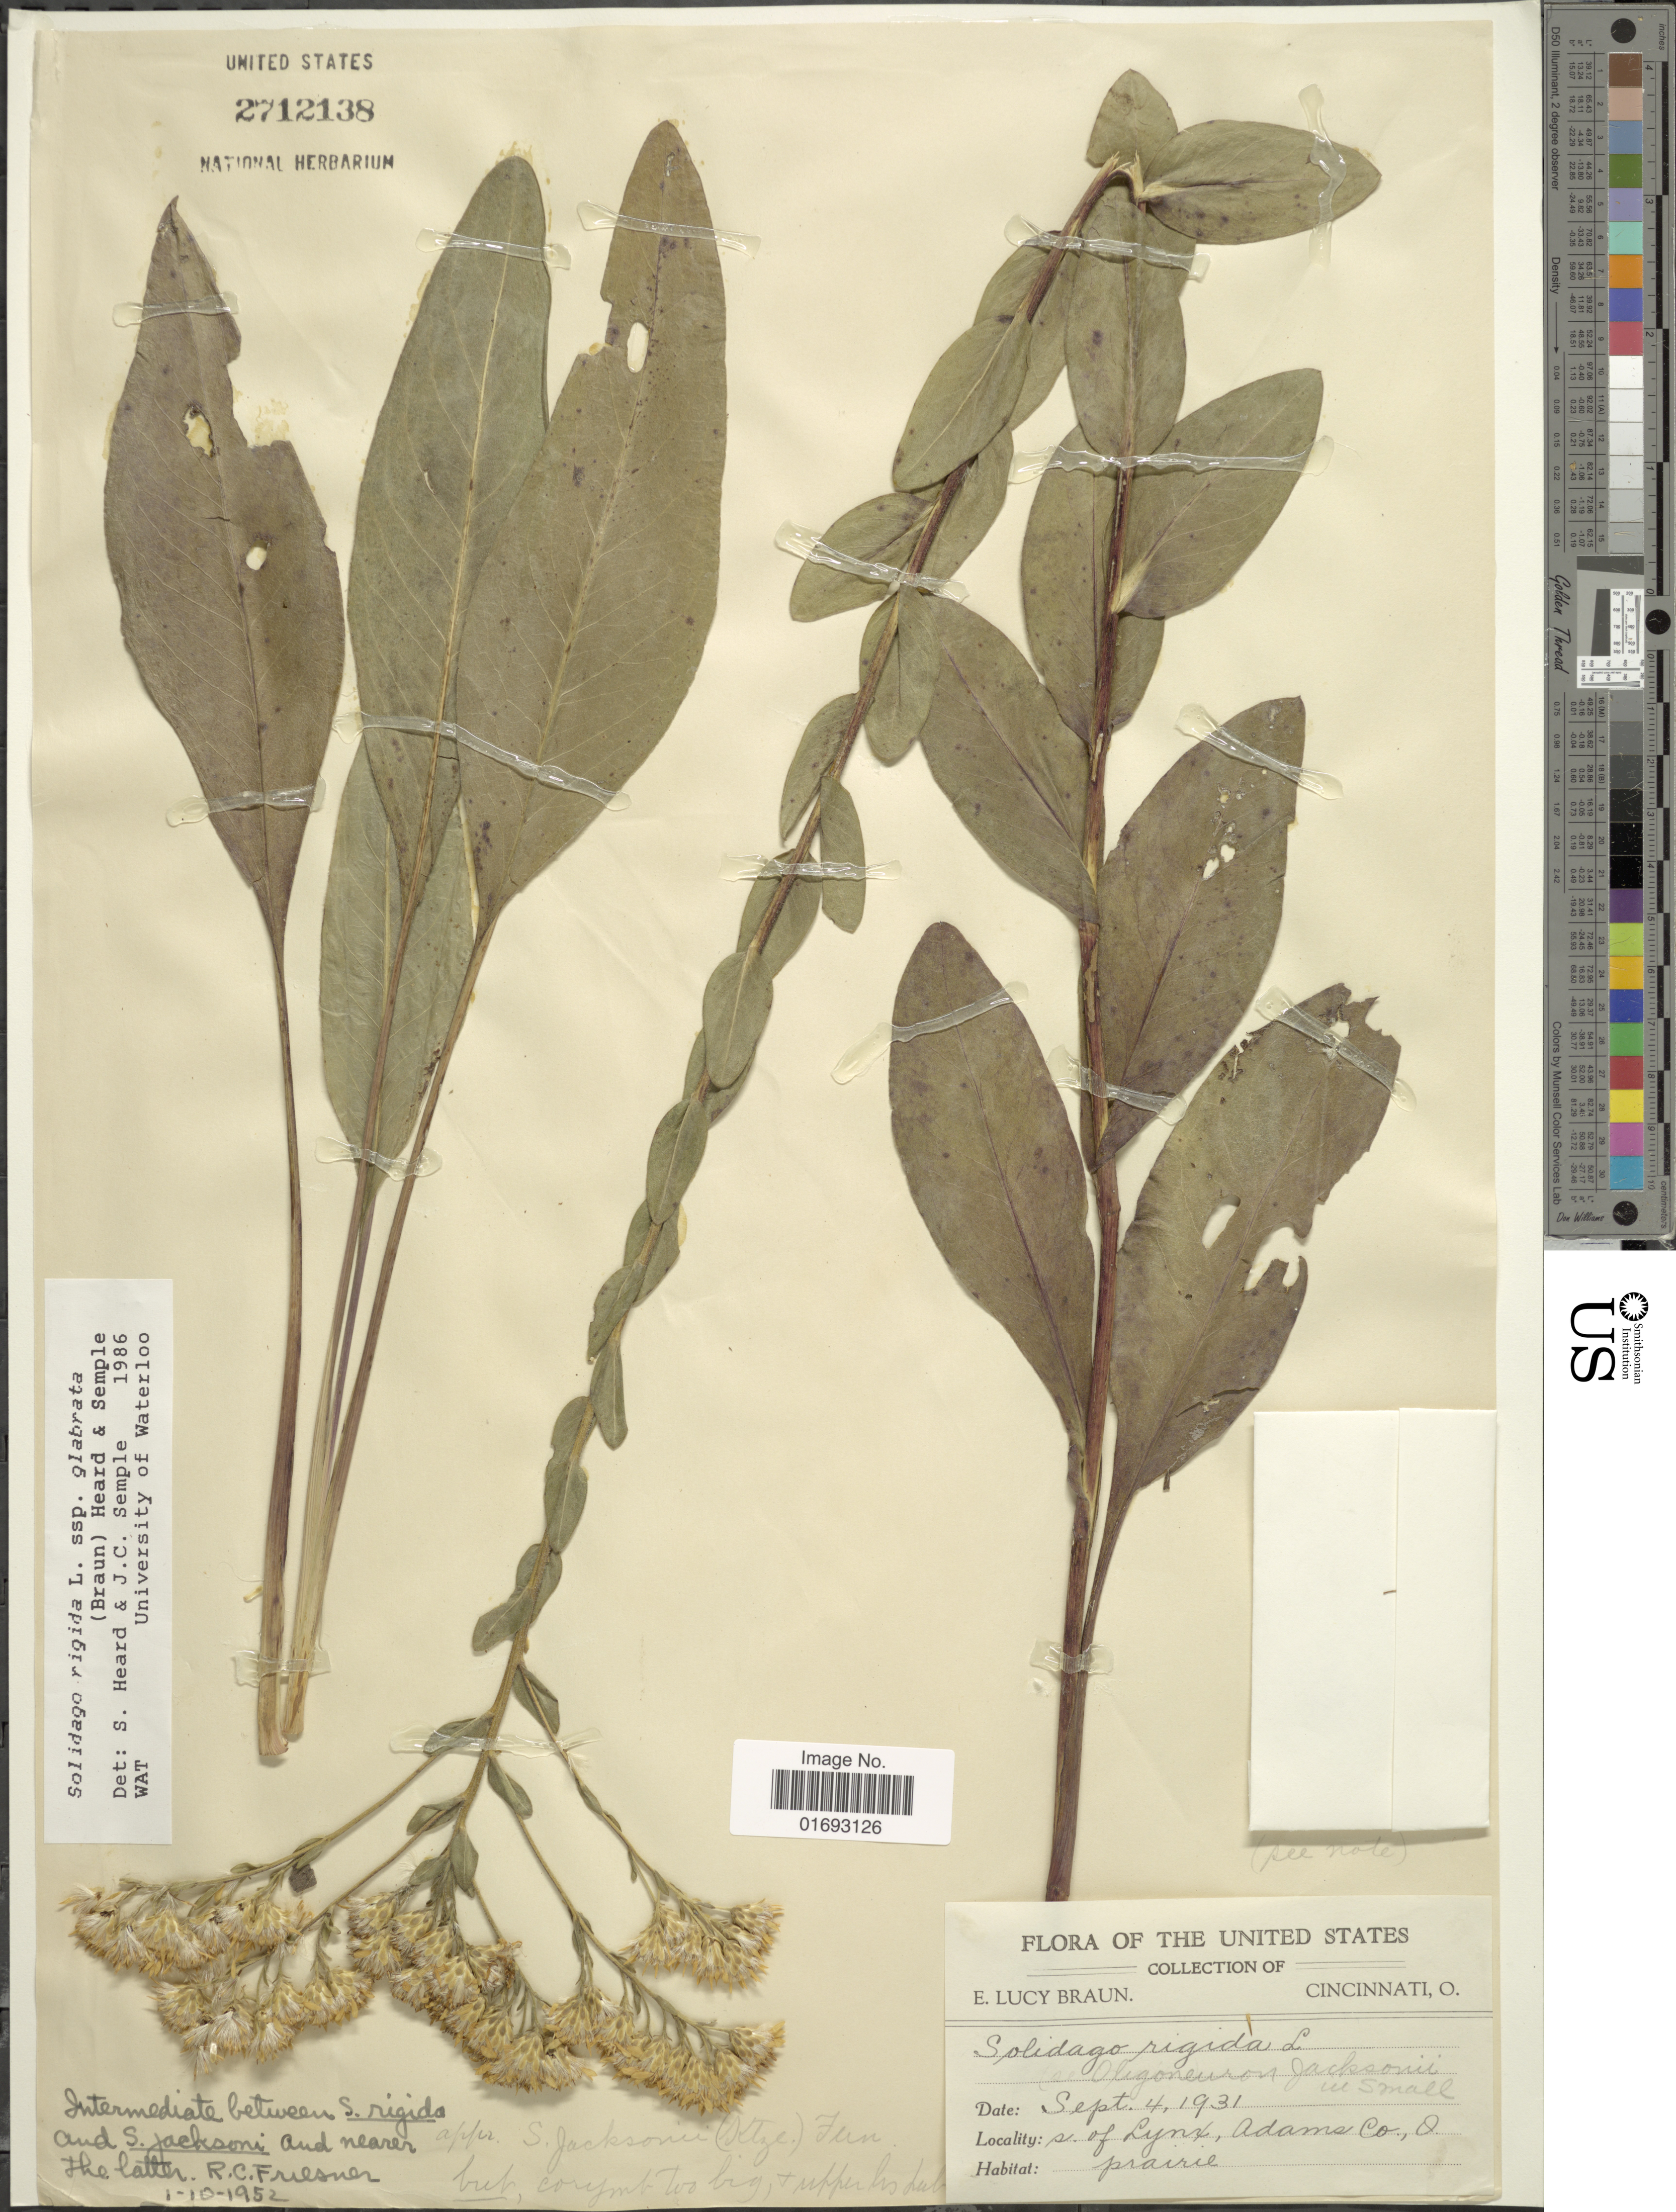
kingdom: Plantae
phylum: Tracheophyta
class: Magnoliopsida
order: Asterales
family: Asteraceae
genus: Oligoneuron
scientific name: Oligoneuron rigidum var. glabrata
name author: (E.L. Braun) G.L. Nesom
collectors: E. L. Braun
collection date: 1931-09-04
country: United States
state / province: Ohio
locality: Cincinatti, O. S. of Lynx, Adams Co., prairie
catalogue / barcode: US 2712138